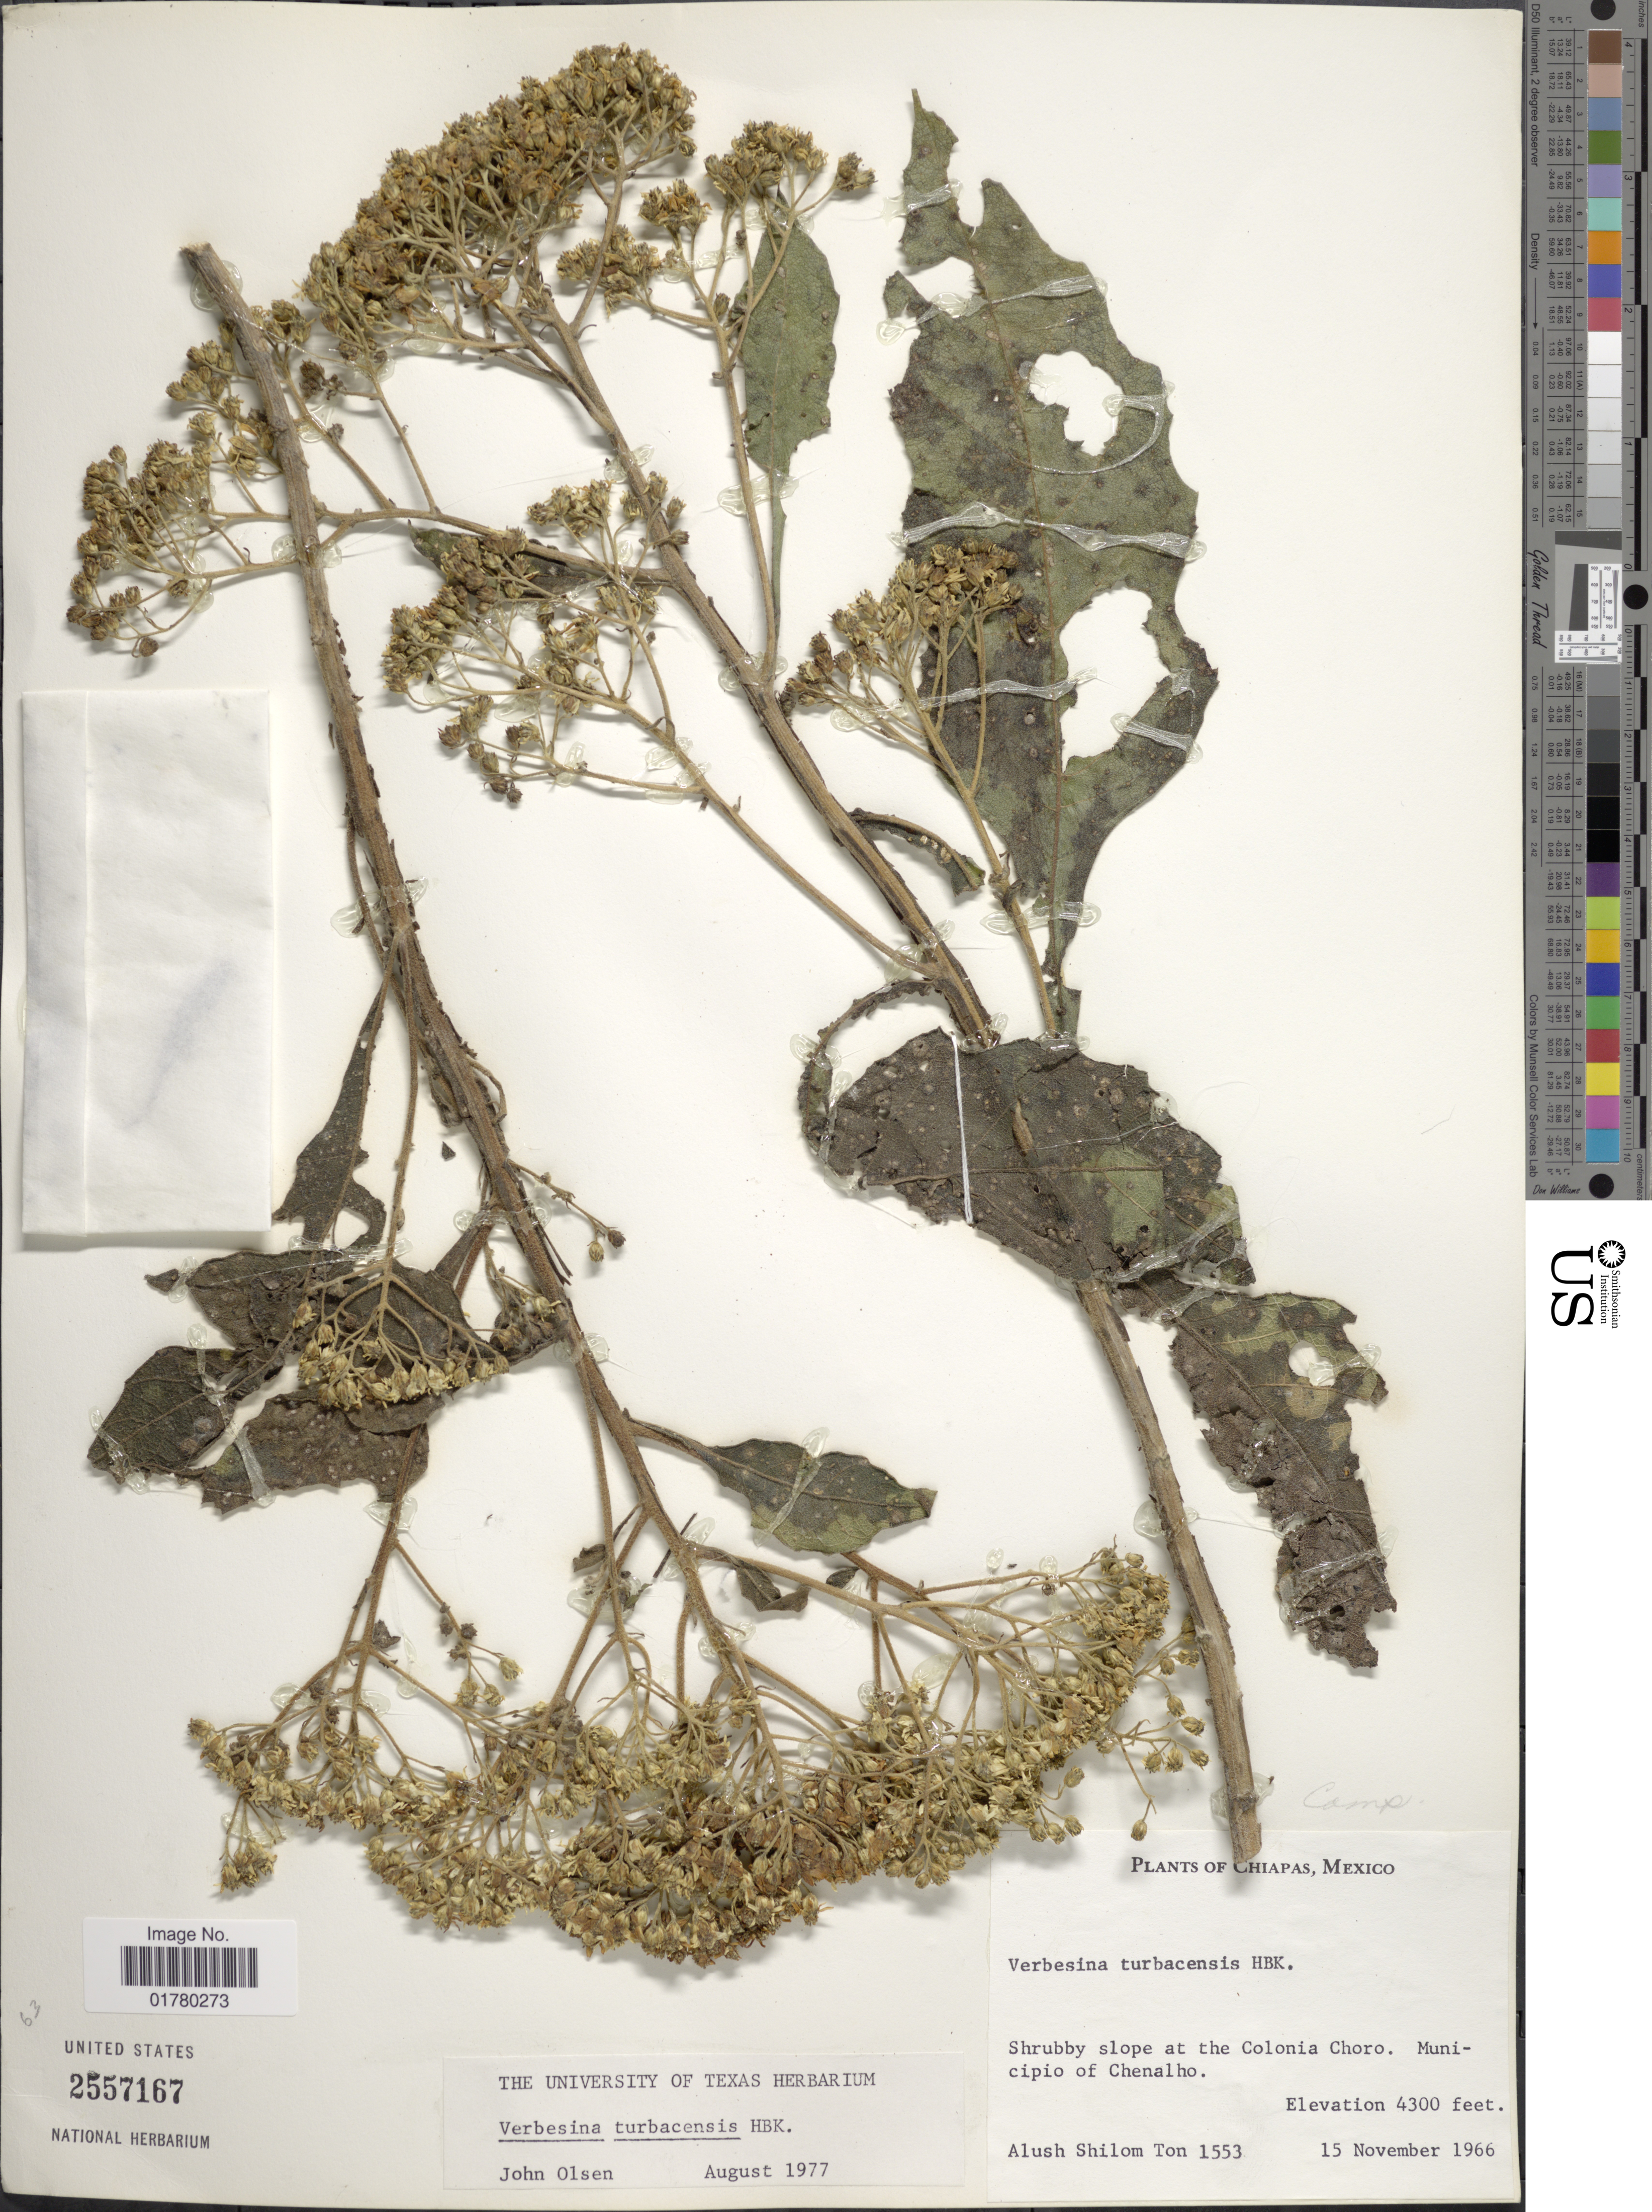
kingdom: Plantae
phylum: Tracheophyta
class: Magnoliopsida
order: Asterales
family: Asteraceae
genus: Verbesina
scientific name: Verbesina turbacensis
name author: Kunth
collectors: A. S. Ton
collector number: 1553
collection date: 1966-11-15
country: Mexico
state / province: Chiapas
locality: Shrubby slope at the Colonia Choro. Municipio of Chenalho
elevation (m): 1311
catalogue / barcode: US 2557167